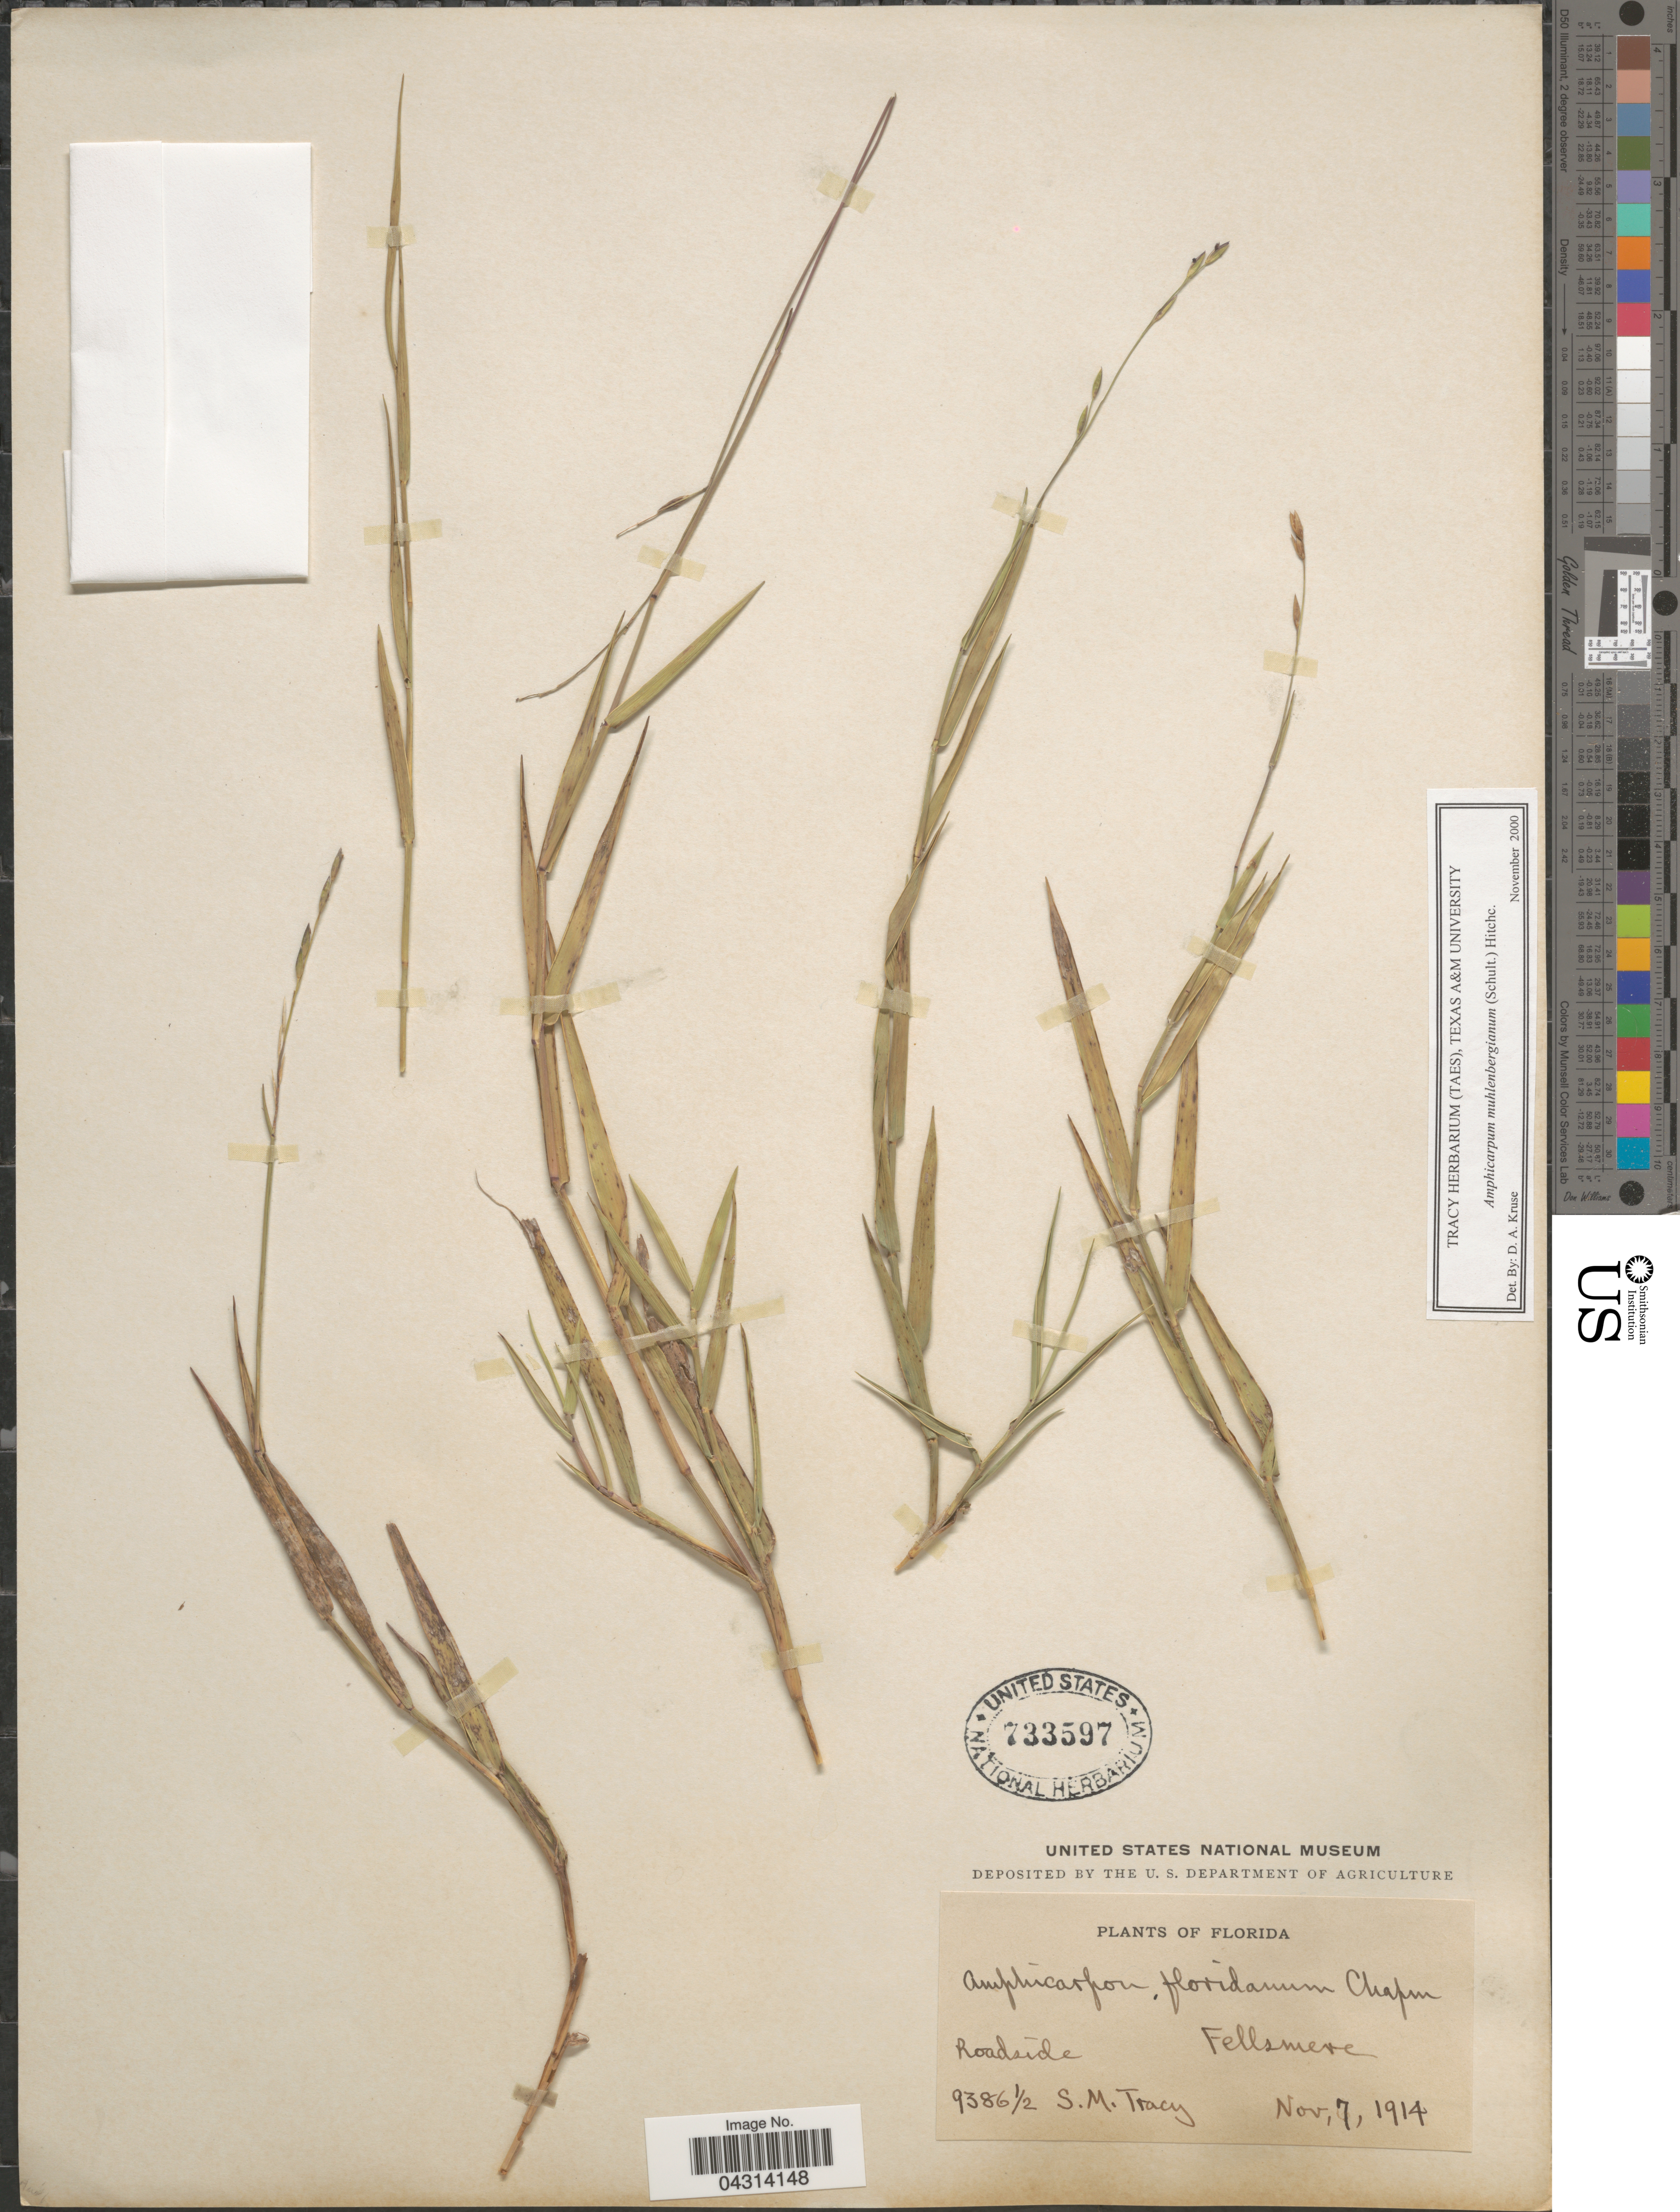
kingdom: Plantae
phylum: Tracheophyta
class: Liliopsida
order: Poales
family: Poaceae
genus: Amphicarpum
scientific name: Amphicarpum muhlenbergianum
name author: (Schult.) Hitchc.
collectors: S. M. Tracy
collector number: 9386½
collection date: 1914-11-07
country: United States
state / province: Florida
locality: Fellsmere. Roadside.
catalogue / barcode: US 733597